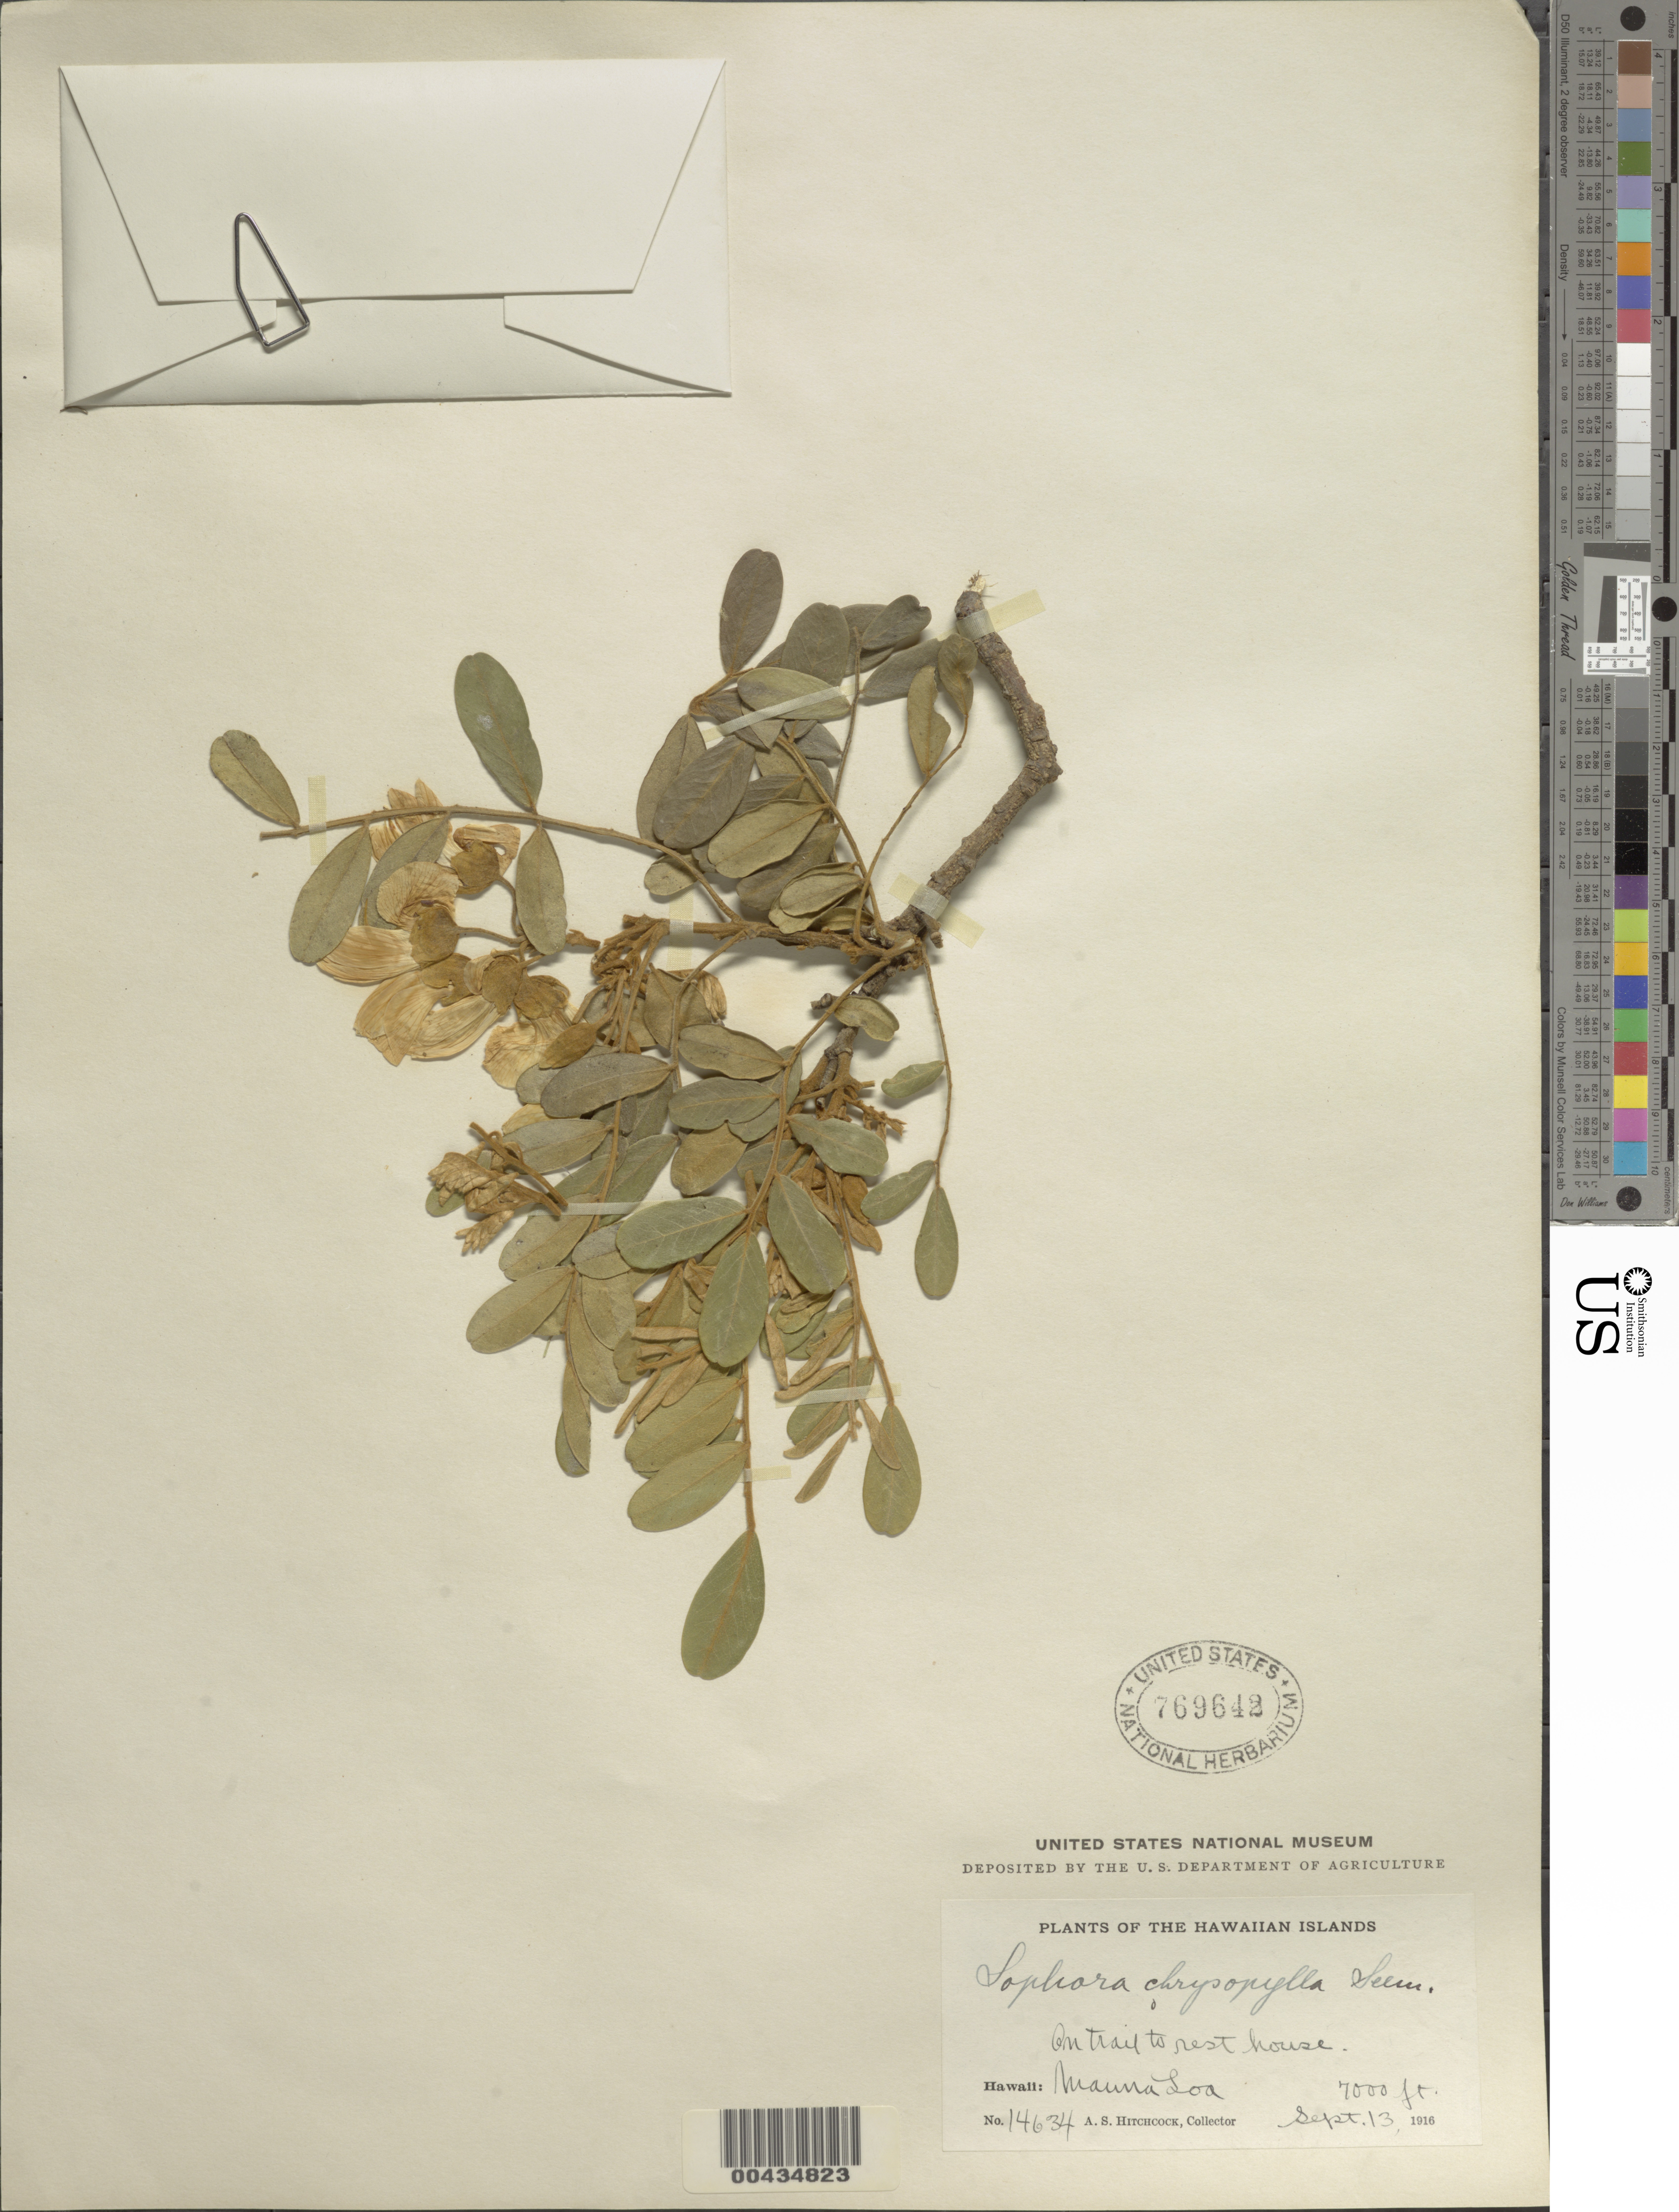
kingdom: Plantae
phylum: Tracheophyta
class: Magnoliopsida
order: Fabales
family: Fabaceae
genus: Sophora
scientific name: Sophora chrysophylla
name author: (Salisb.) Seem.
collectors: A. S. Hitchcock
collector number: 14634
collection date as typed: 13 Sep 1916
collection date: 1916-09-13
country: United States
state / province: Hawaii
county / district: Hawaii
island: Hawaii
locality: Mauna Loa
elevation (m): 2134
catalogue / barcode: US 769642